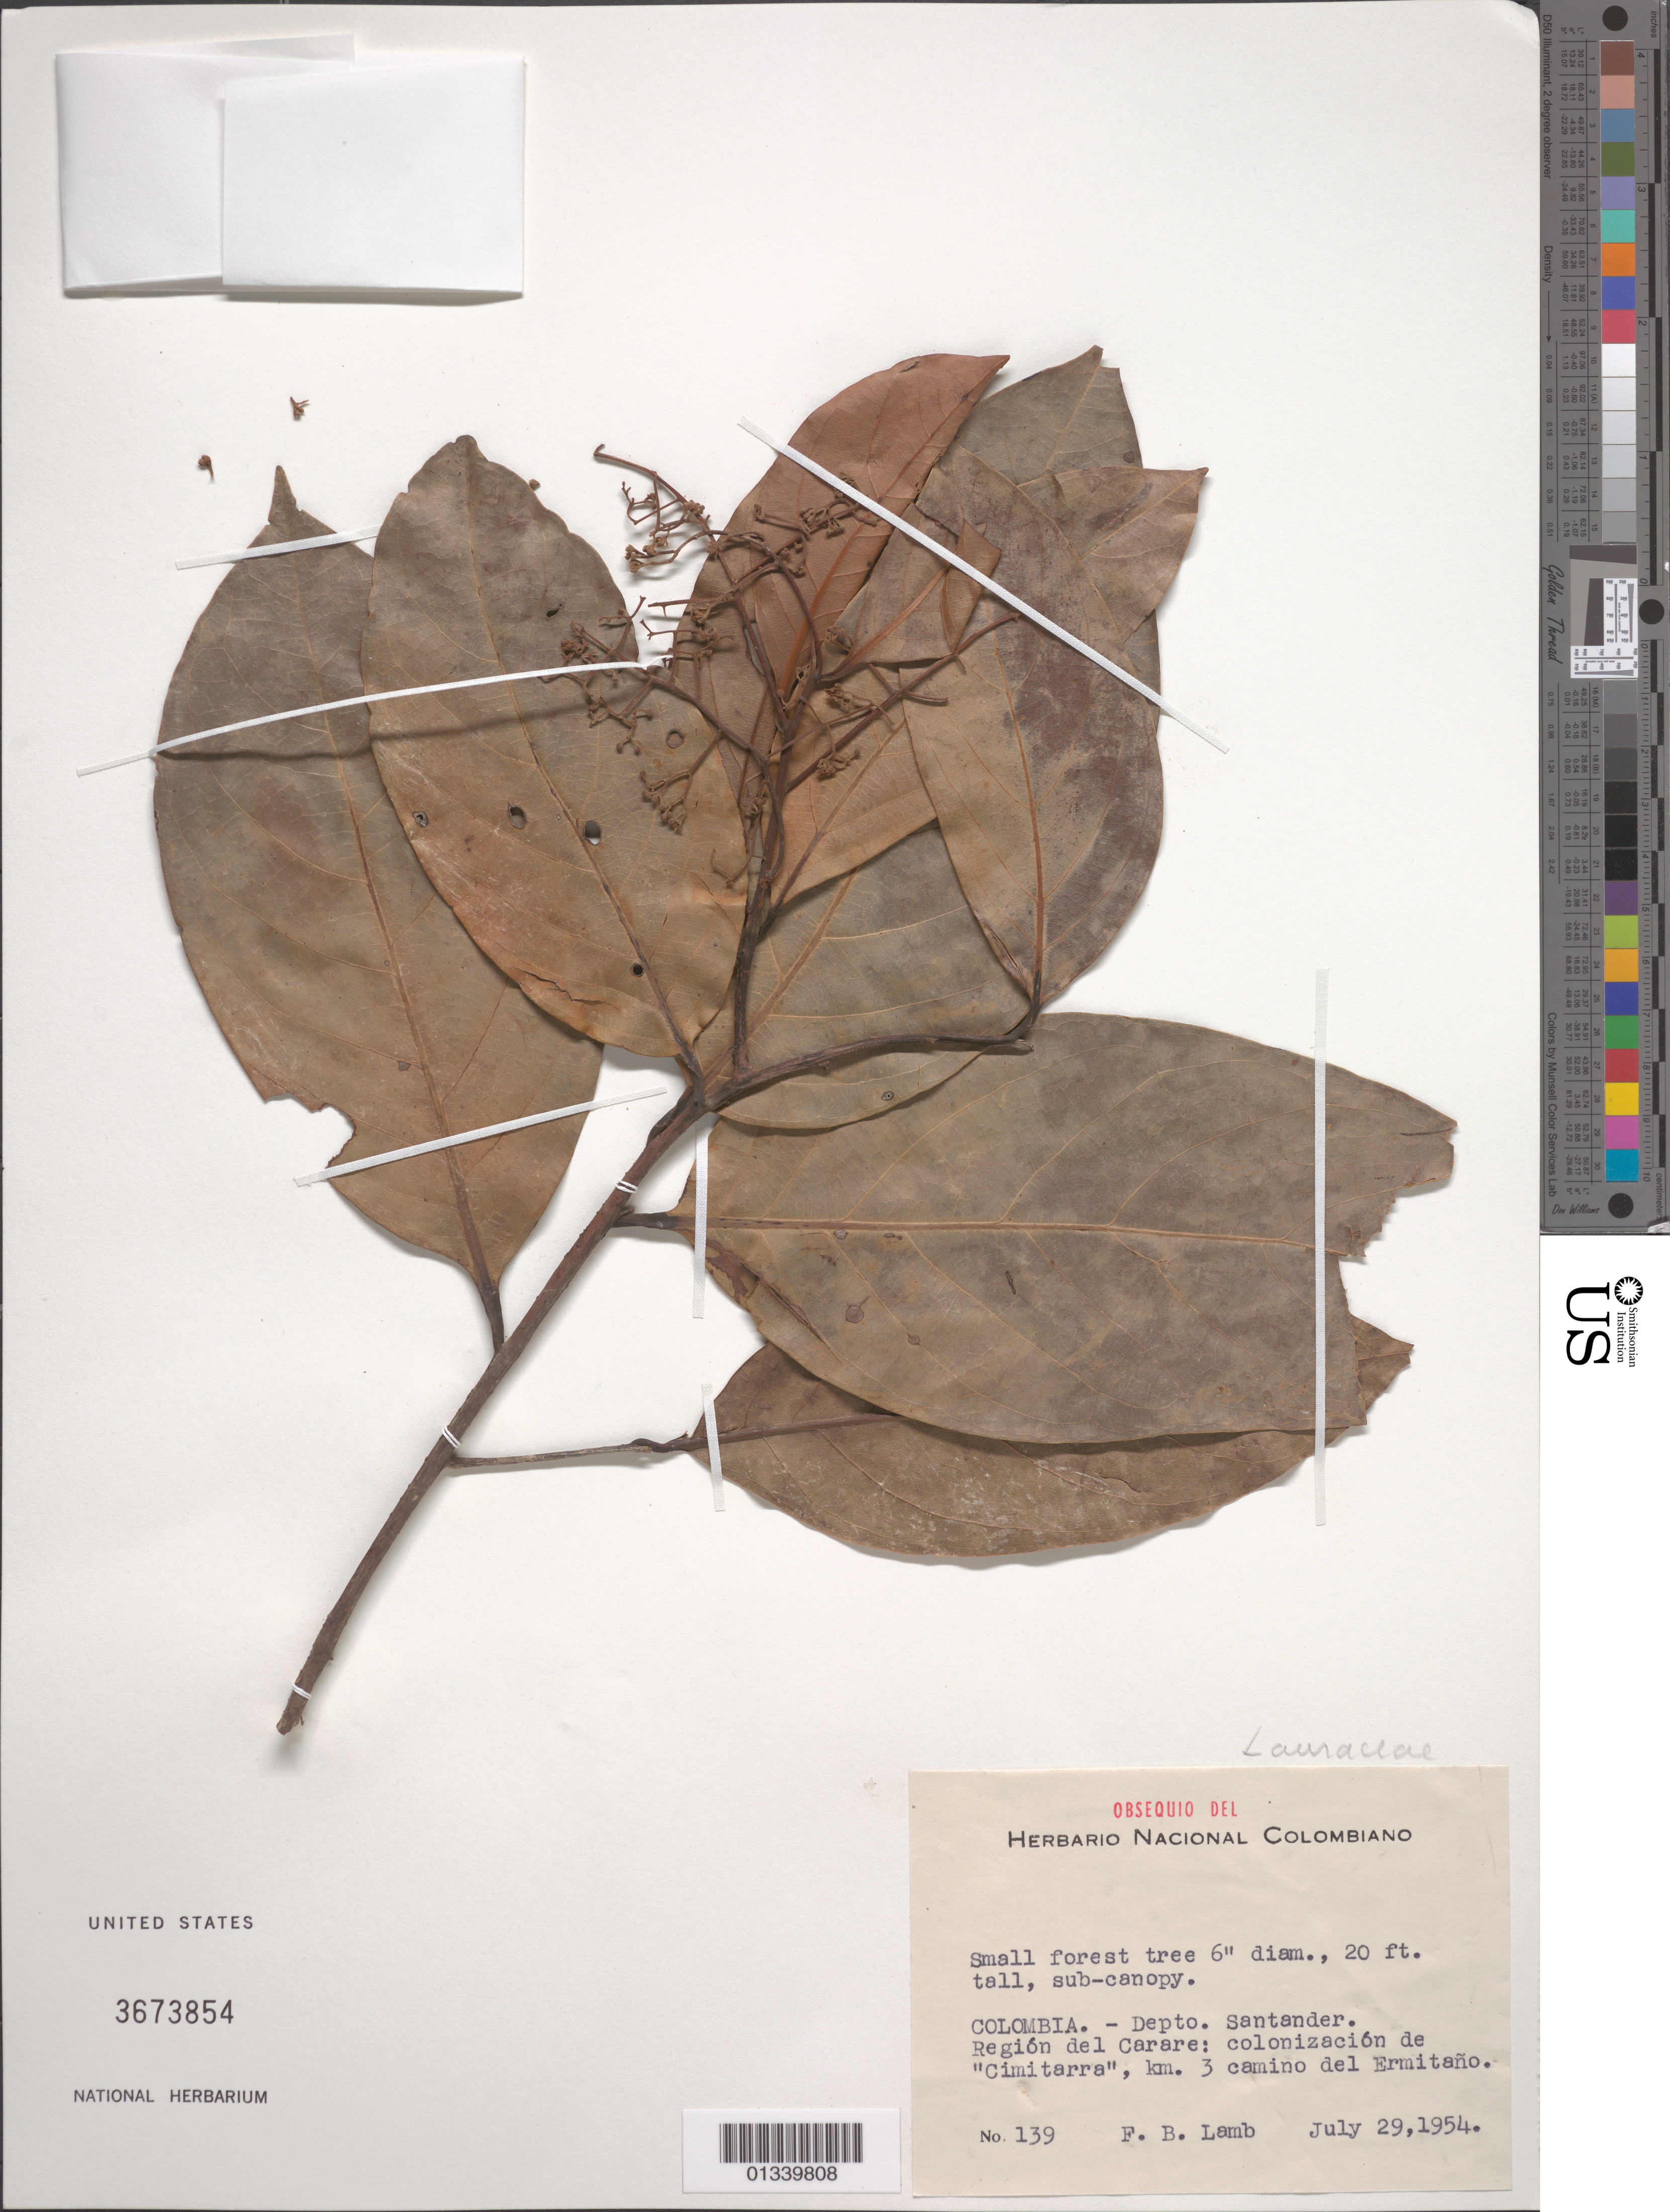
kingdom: Plantae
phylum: Tracheophyta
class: Magnoliopsida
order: Laurales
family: Lauraceae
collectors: F. B. Lamb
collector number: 139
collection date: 1954-07-29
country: Colombia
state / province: Santander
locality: Region del Carare: colonizacion de "Cimitarra" km. 3 camino del Ermitano.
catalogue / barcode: US 3673854